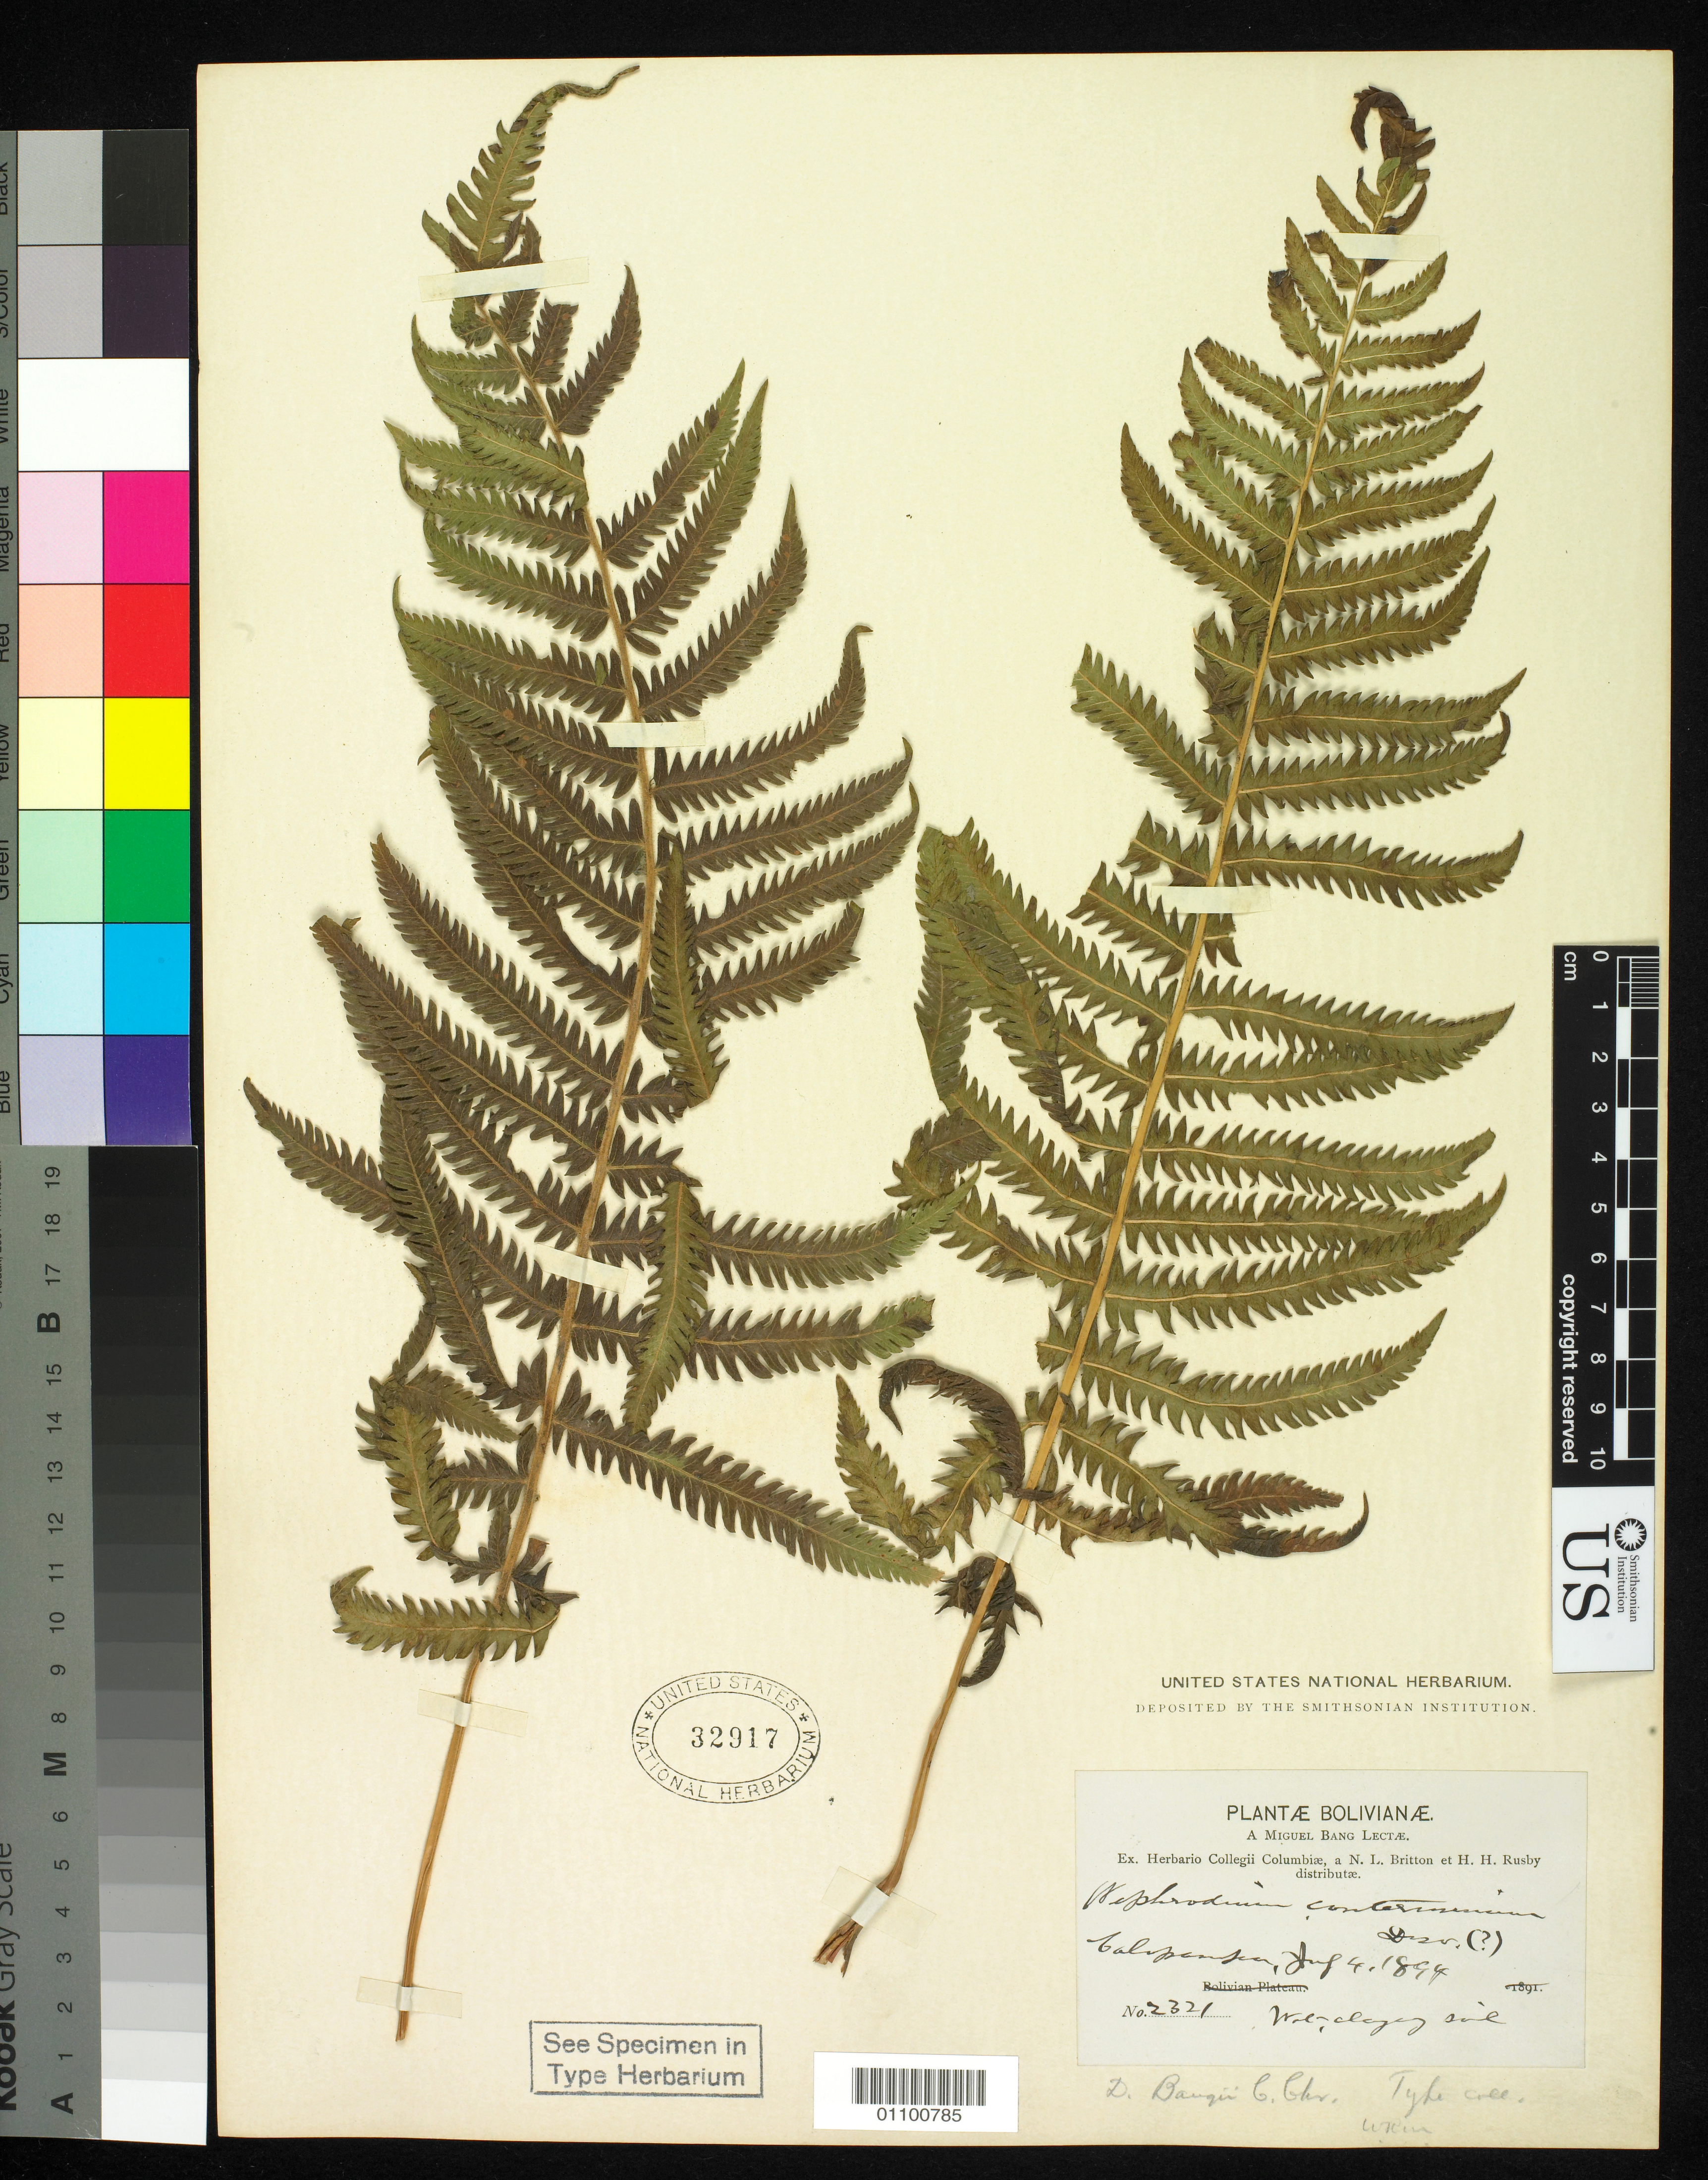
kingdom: Plantae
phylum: Tracheophyta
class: Polypodiopsida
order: Polypodiales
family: Dryopteridaceae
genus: Dryopteris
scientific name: Dryopteris bangii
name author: C. Chr.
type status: Type Collection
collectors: M. Bang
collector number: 2321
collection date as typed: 04 Jul 1894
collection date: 1894-07-04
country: Bolivia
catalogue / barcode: US 32917